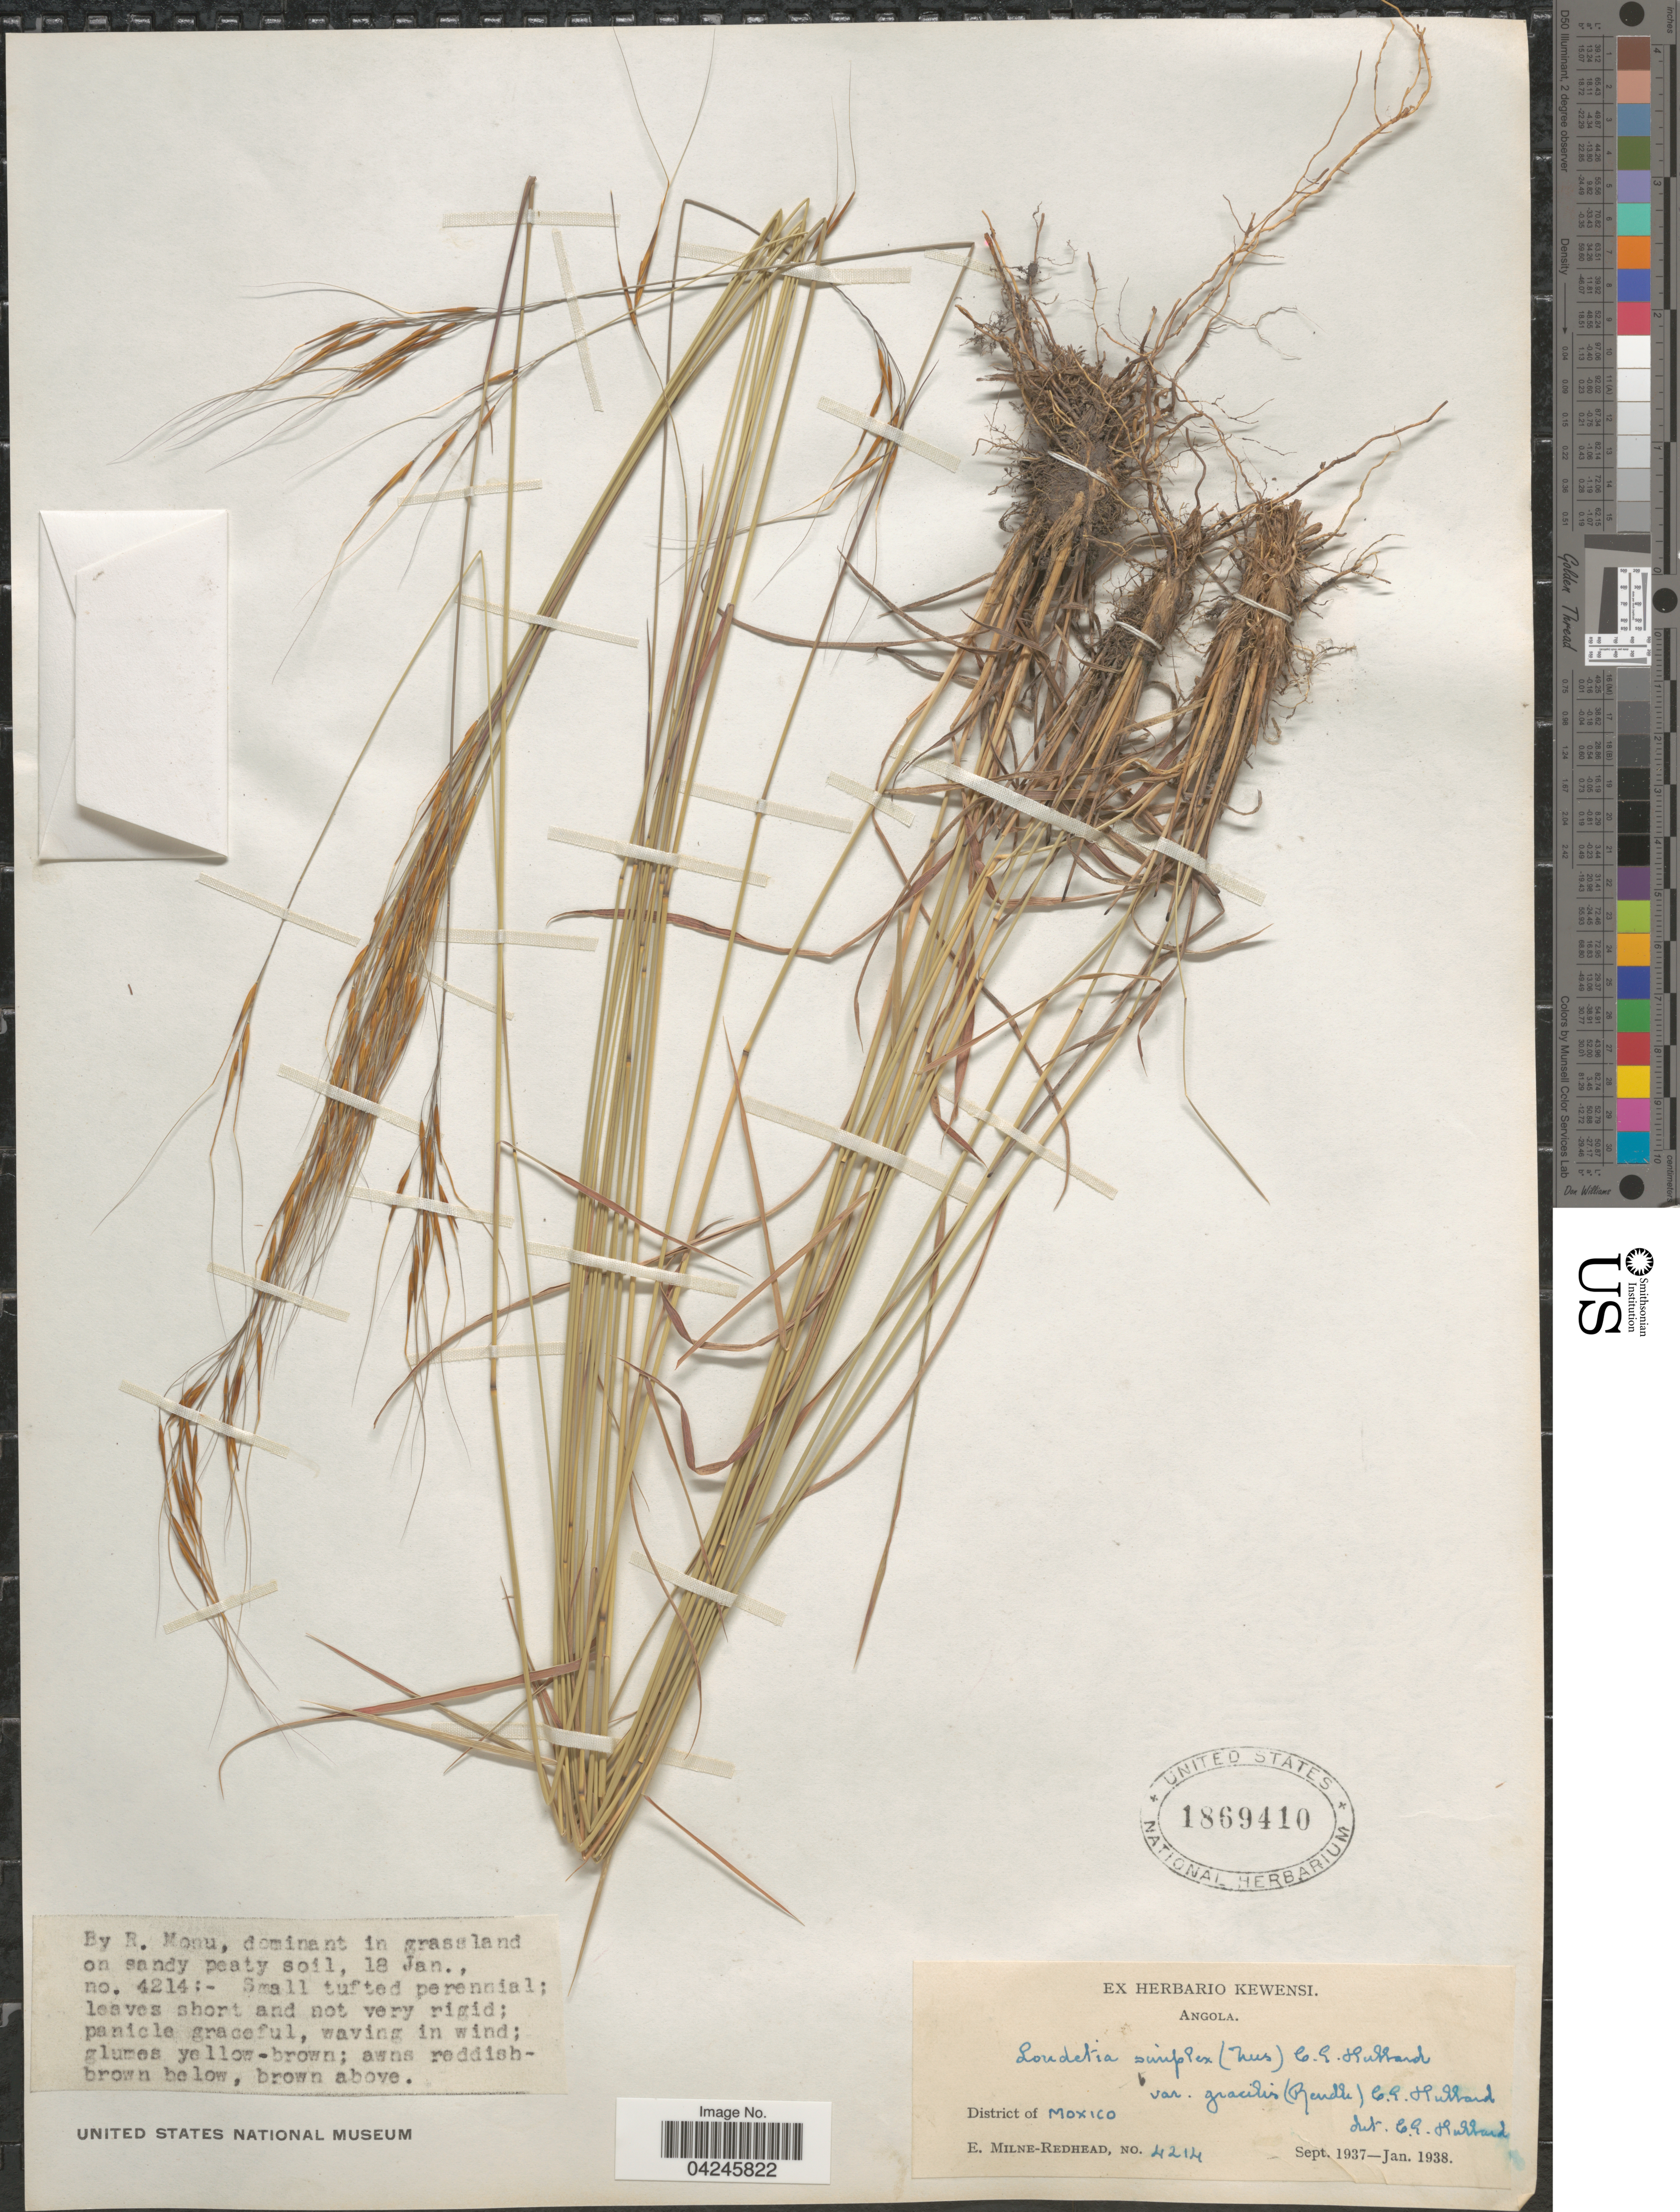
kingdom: Plantae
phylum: Tracheophyta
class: Liliopsida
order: Poales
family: Poaceae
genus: Loudetia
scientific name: Loudetia simplex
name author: (Nees) C.E. Hubb.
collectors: E. W. Milne-Redhead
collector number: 4214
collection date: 1938-01-18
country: Angola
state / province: Moxico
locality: District of Moxico.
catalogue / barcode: US 1869410